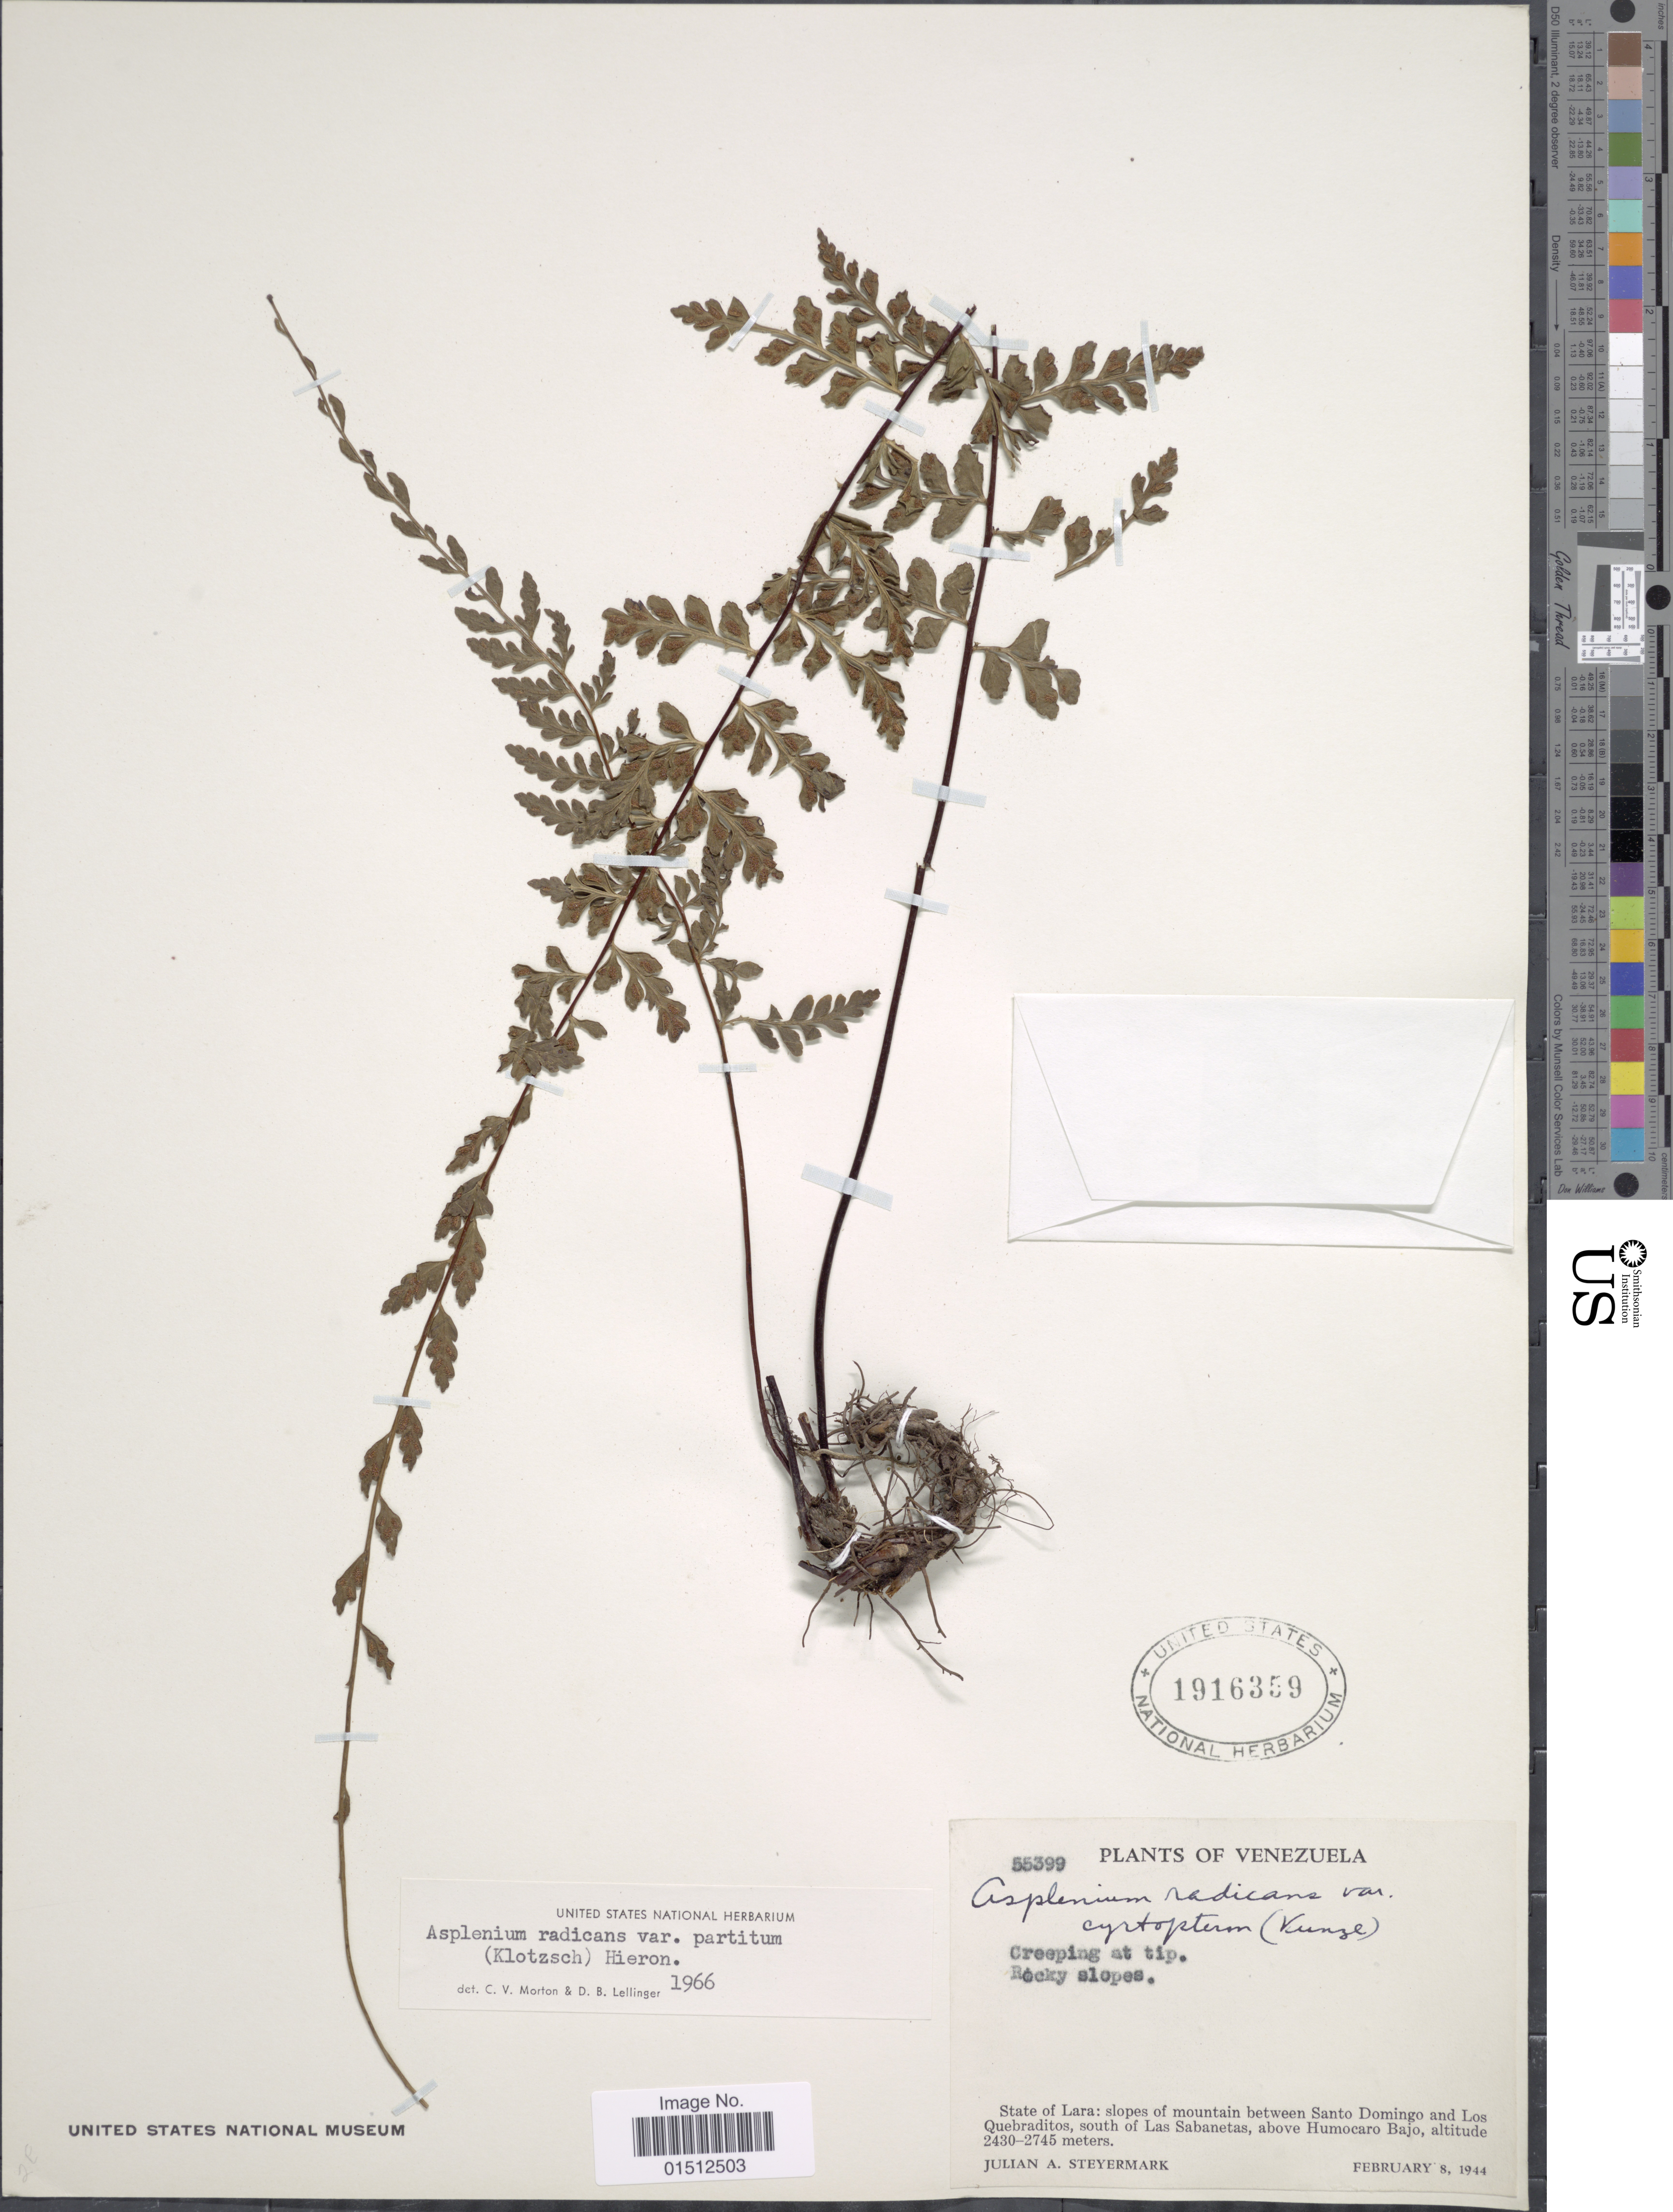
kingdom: Plantae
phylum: Tracheophyta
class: Polypodiopsida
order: Polypodiales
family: Aspleniaceae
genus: Asplenium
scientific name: Asplenium radicans var. radicans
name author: L.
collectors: J. Steyermark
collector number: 55399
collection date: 1944-02-08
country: Venezuela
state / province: Lara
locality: Venezuela. State of Lara: slopes of mountain between Santo Domingo and Los Quebraditos, south of Las Sabanetas, above Humocaro Bajo.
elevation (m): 2430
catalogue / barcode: US 1916359